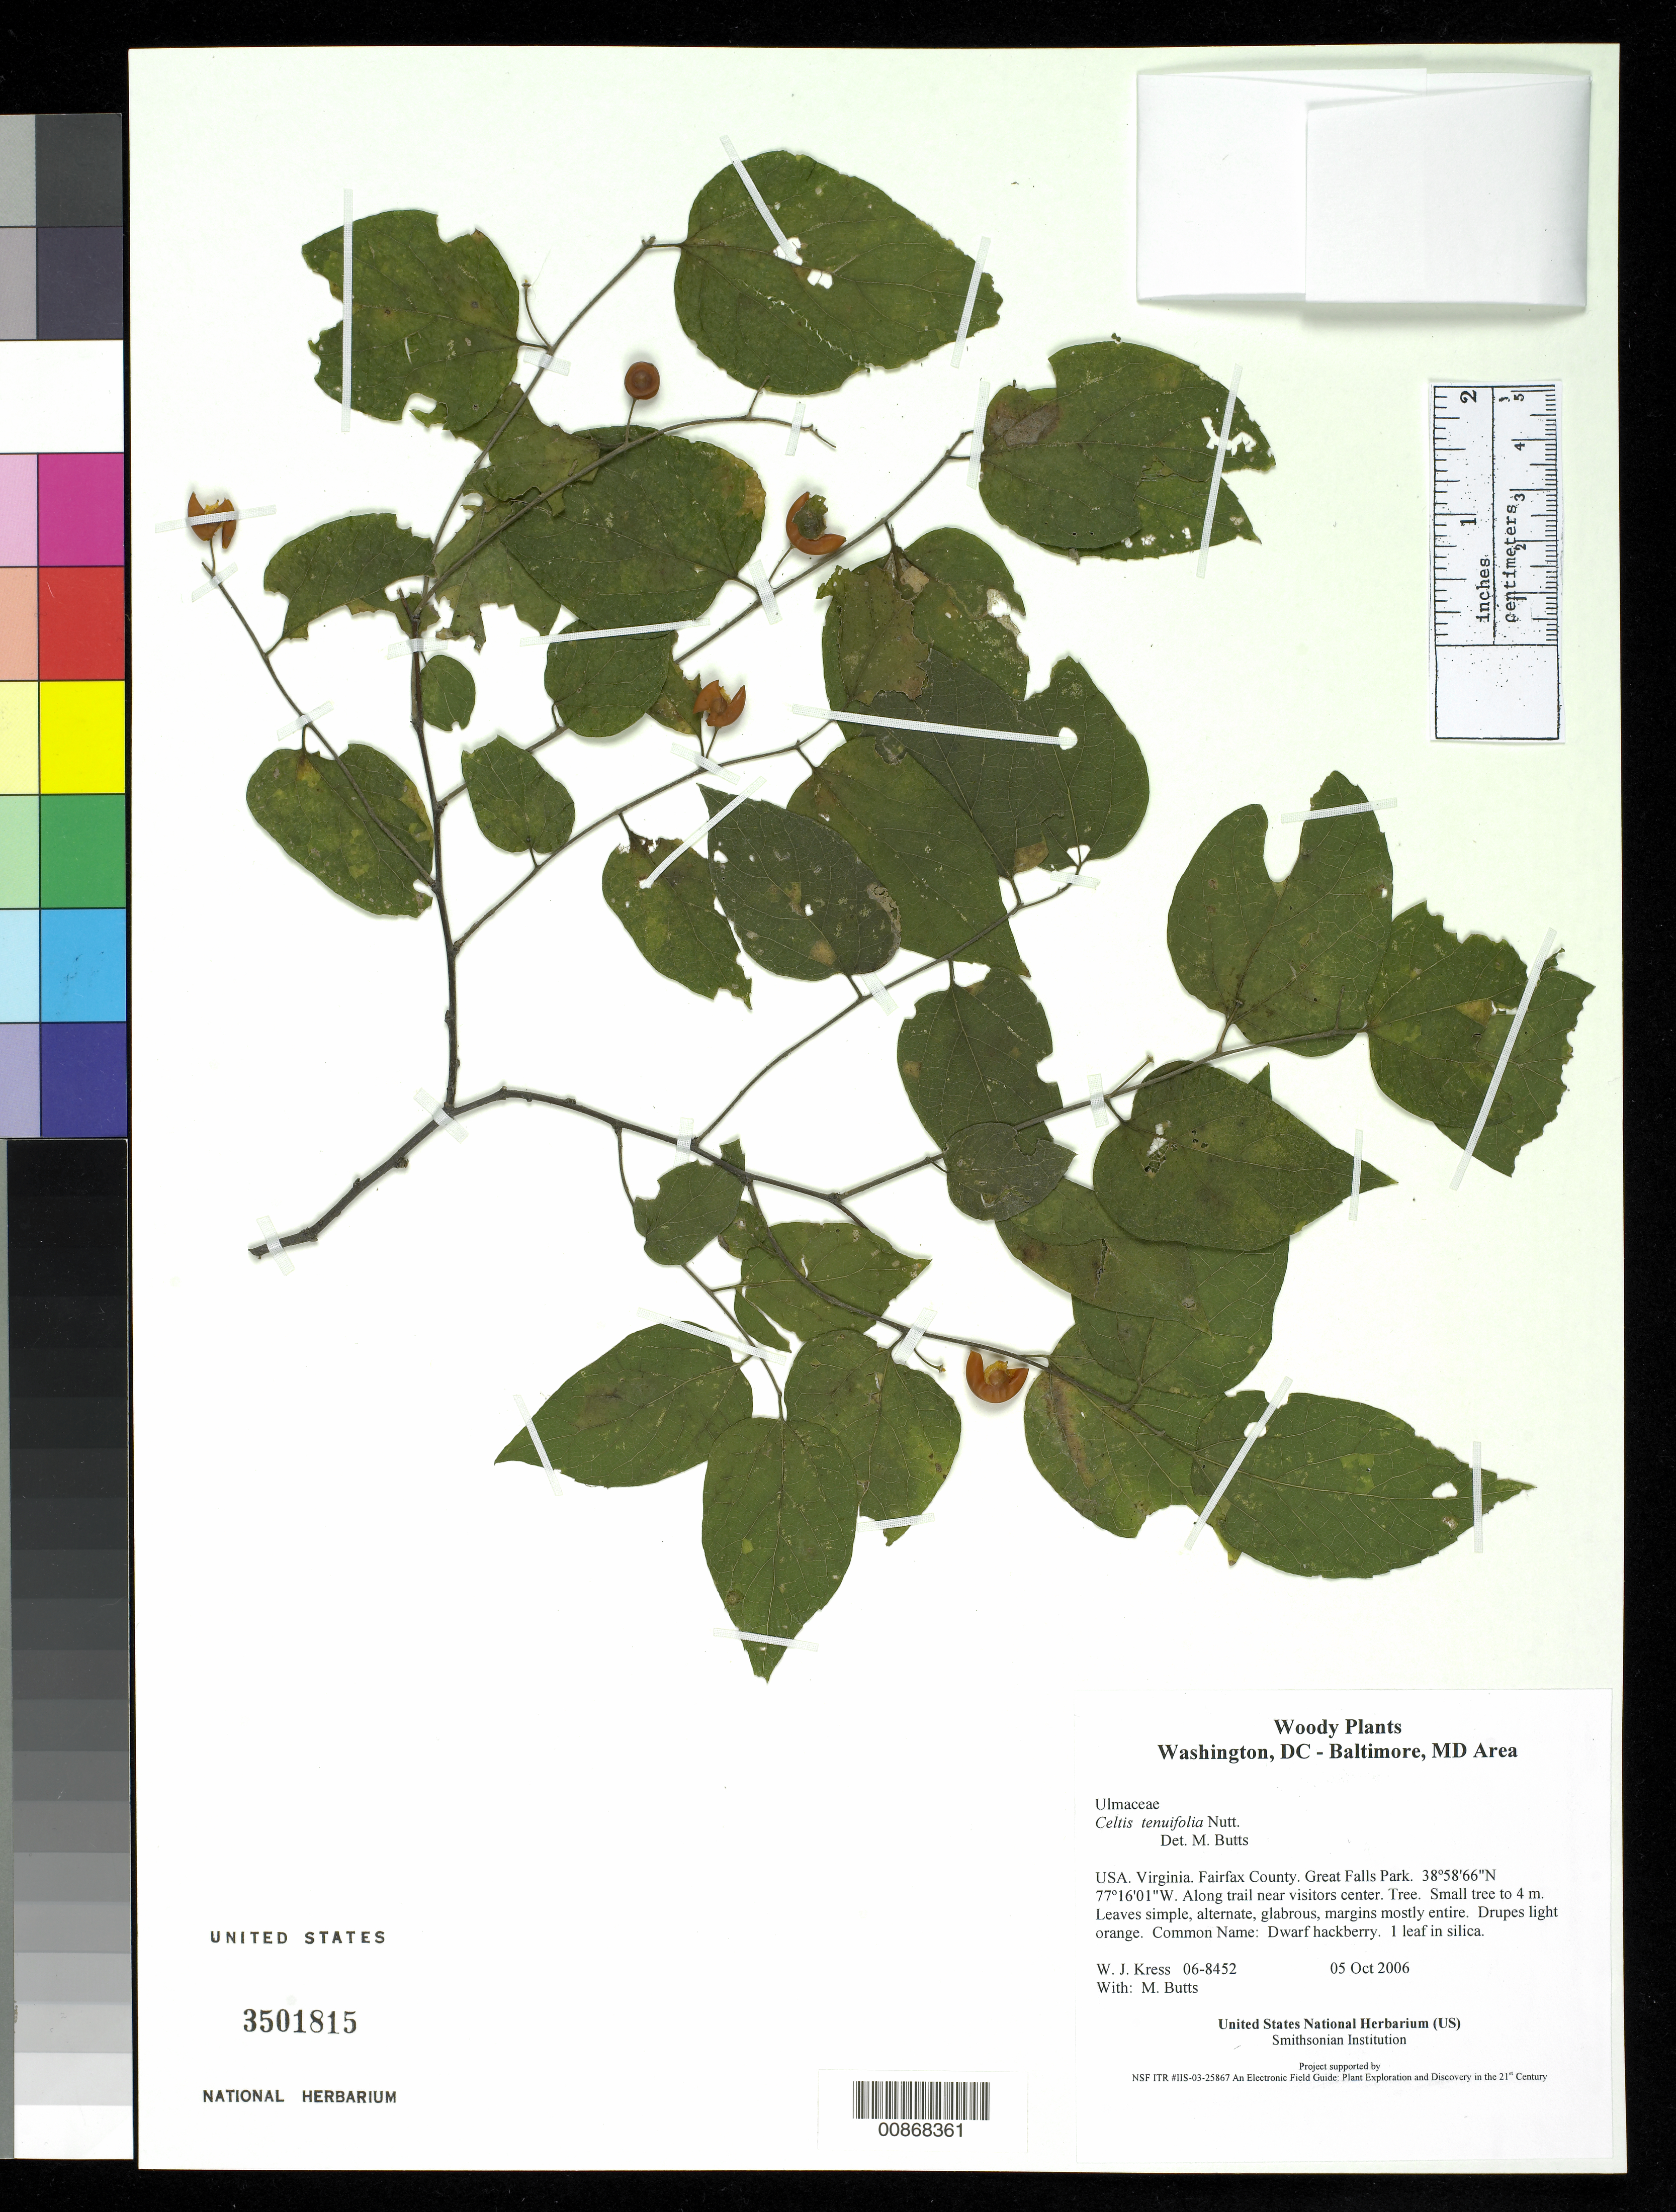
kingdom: Plantae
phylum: Tracheophyta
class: Magnoliopsida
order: Rosales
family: Cannabaceae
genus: Celtis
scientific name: Celtis tenuifolia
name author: Nutt.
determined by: Butts, M. B.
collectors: W. J. Kress & M. B. Butts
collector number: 06-8452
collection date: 2006-10-05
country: United States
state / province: Virginia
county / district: Fairfax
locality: Great Falls Park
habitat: Along trail near visitors center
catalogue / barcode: US 3501815